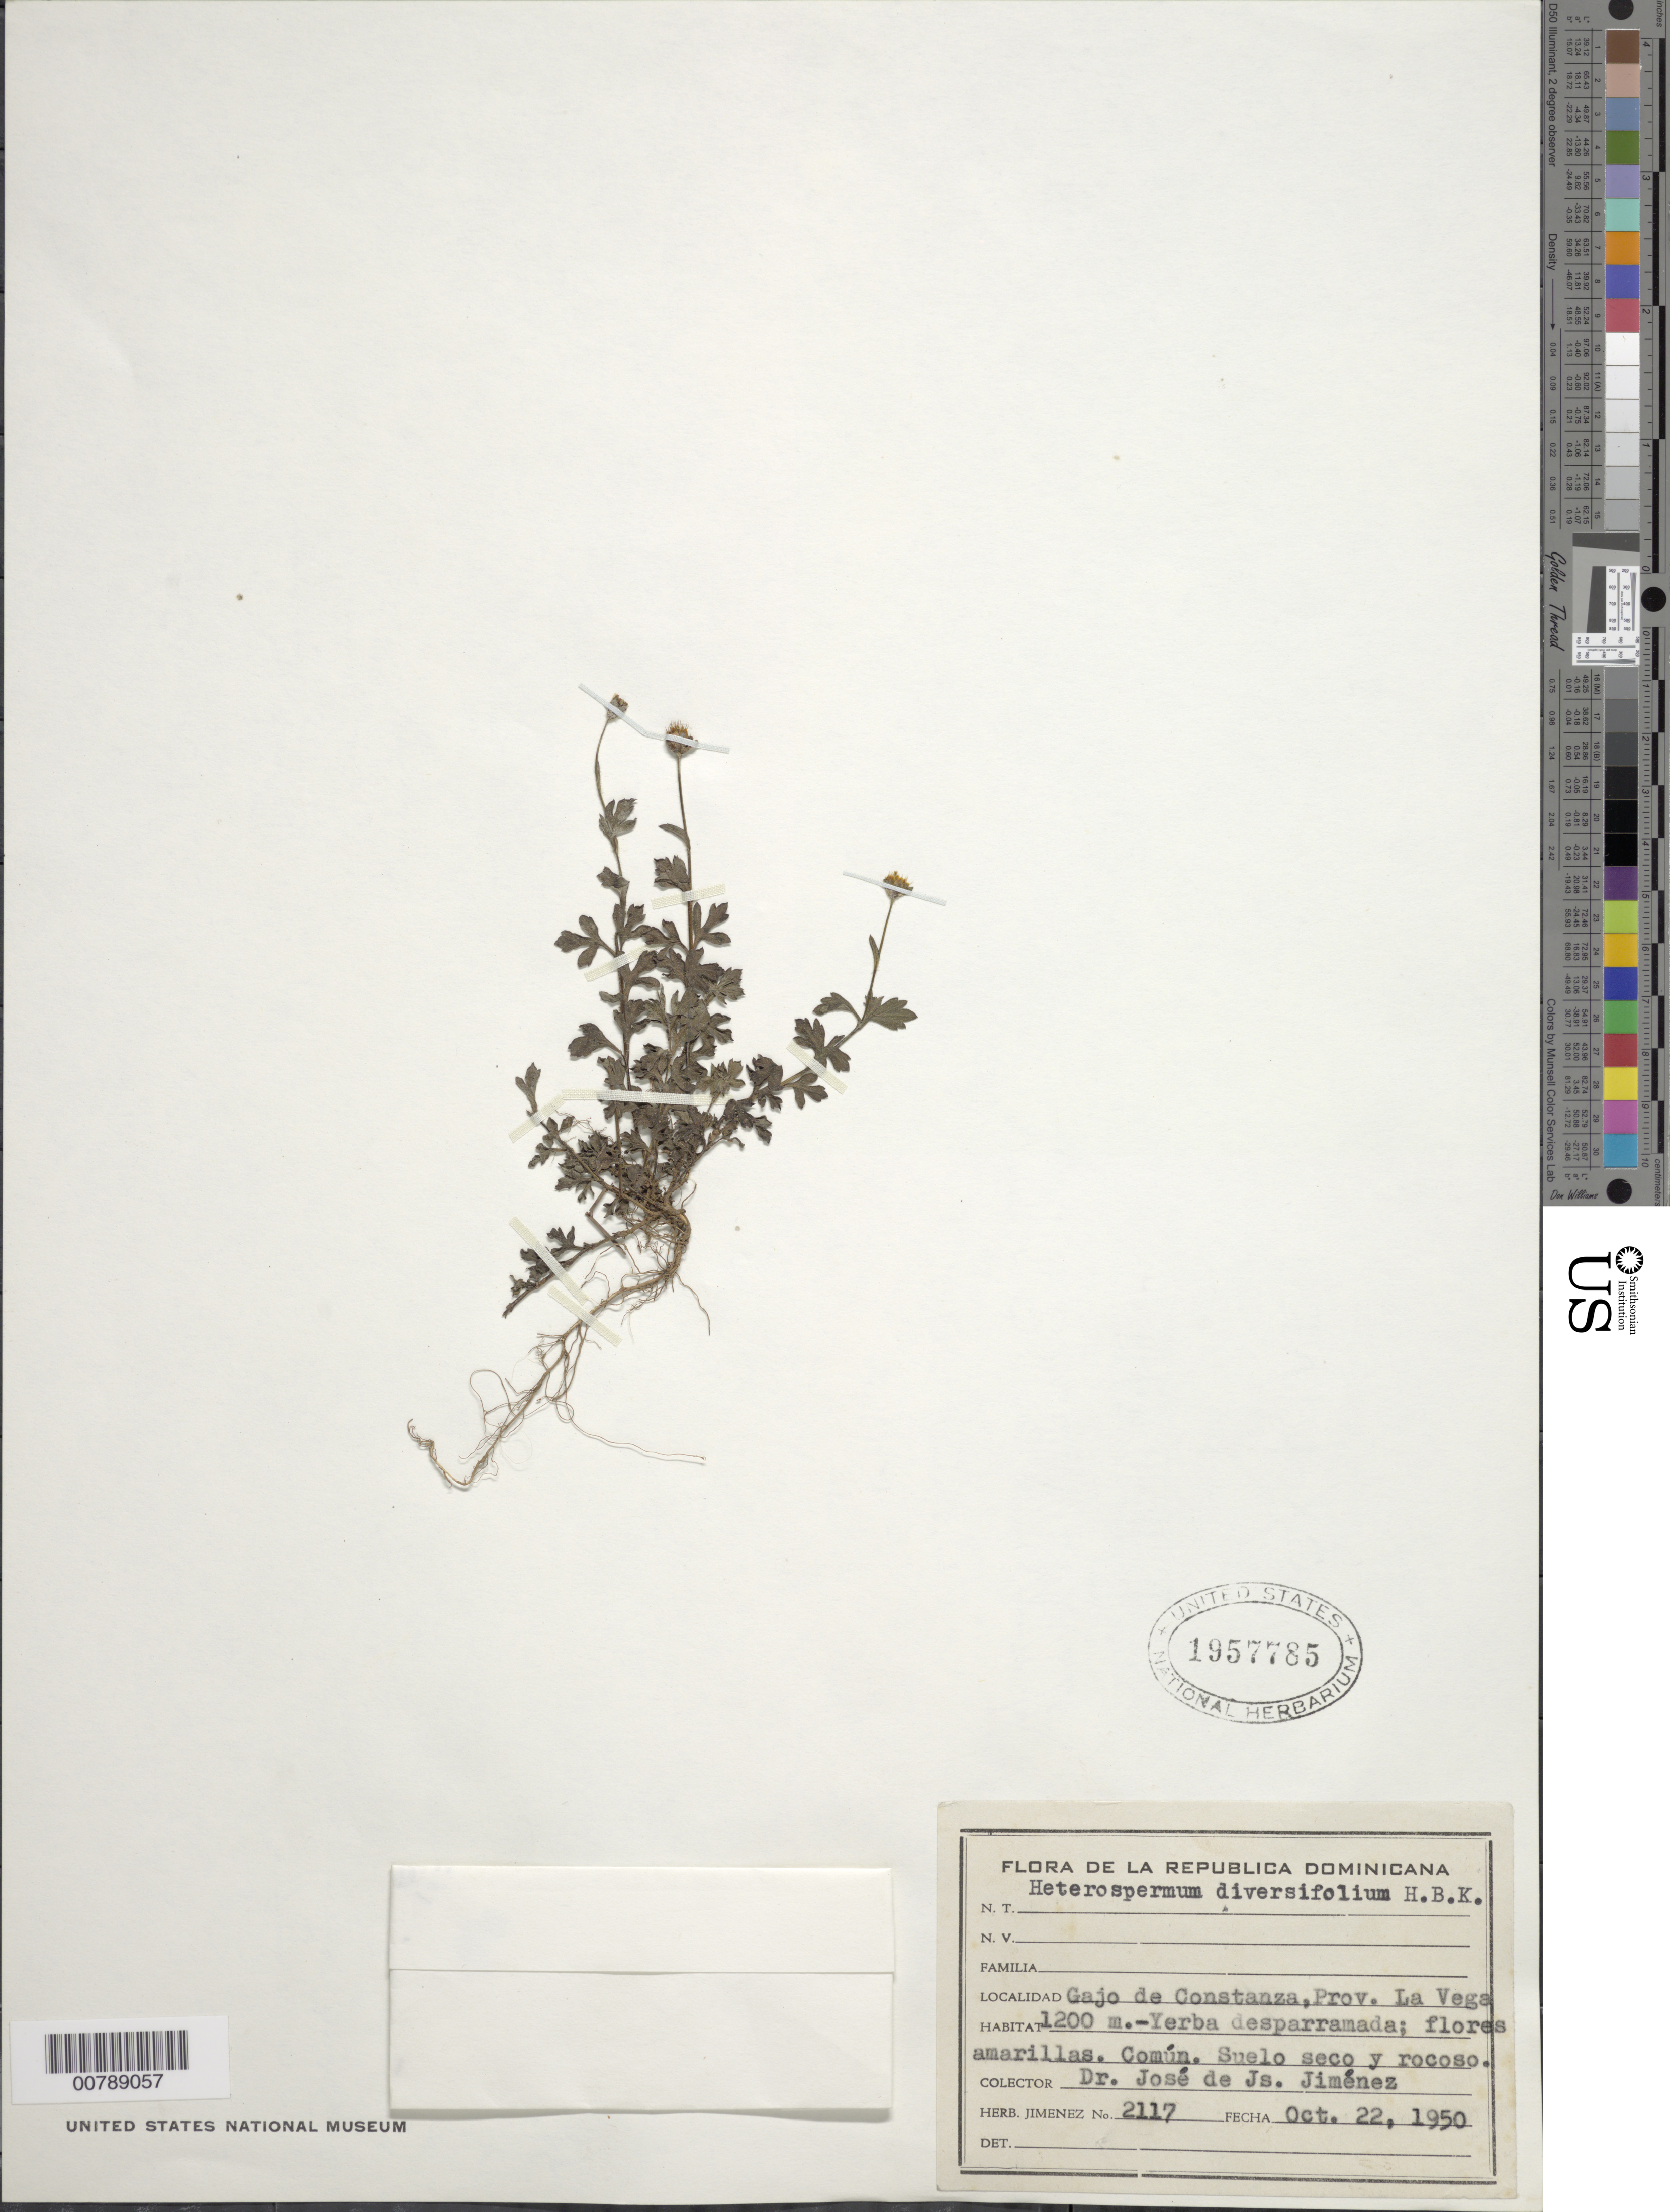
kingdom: Plantae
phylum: Tracheophyta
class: Magnoliopsida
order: Asterales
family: Asteraceae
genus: Heterosperma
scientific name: Heterosperma diversifolium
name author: Kunth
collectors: J. J. Jiménez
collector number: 2117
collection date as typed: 22 Oct 1950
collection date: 1950-10-22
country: Dominican Republic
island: Hispaniola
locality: Gajo de Constanza, Provincia La vega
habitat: Suelo seco y rocoso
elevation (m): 1200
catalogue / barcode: US 1957785